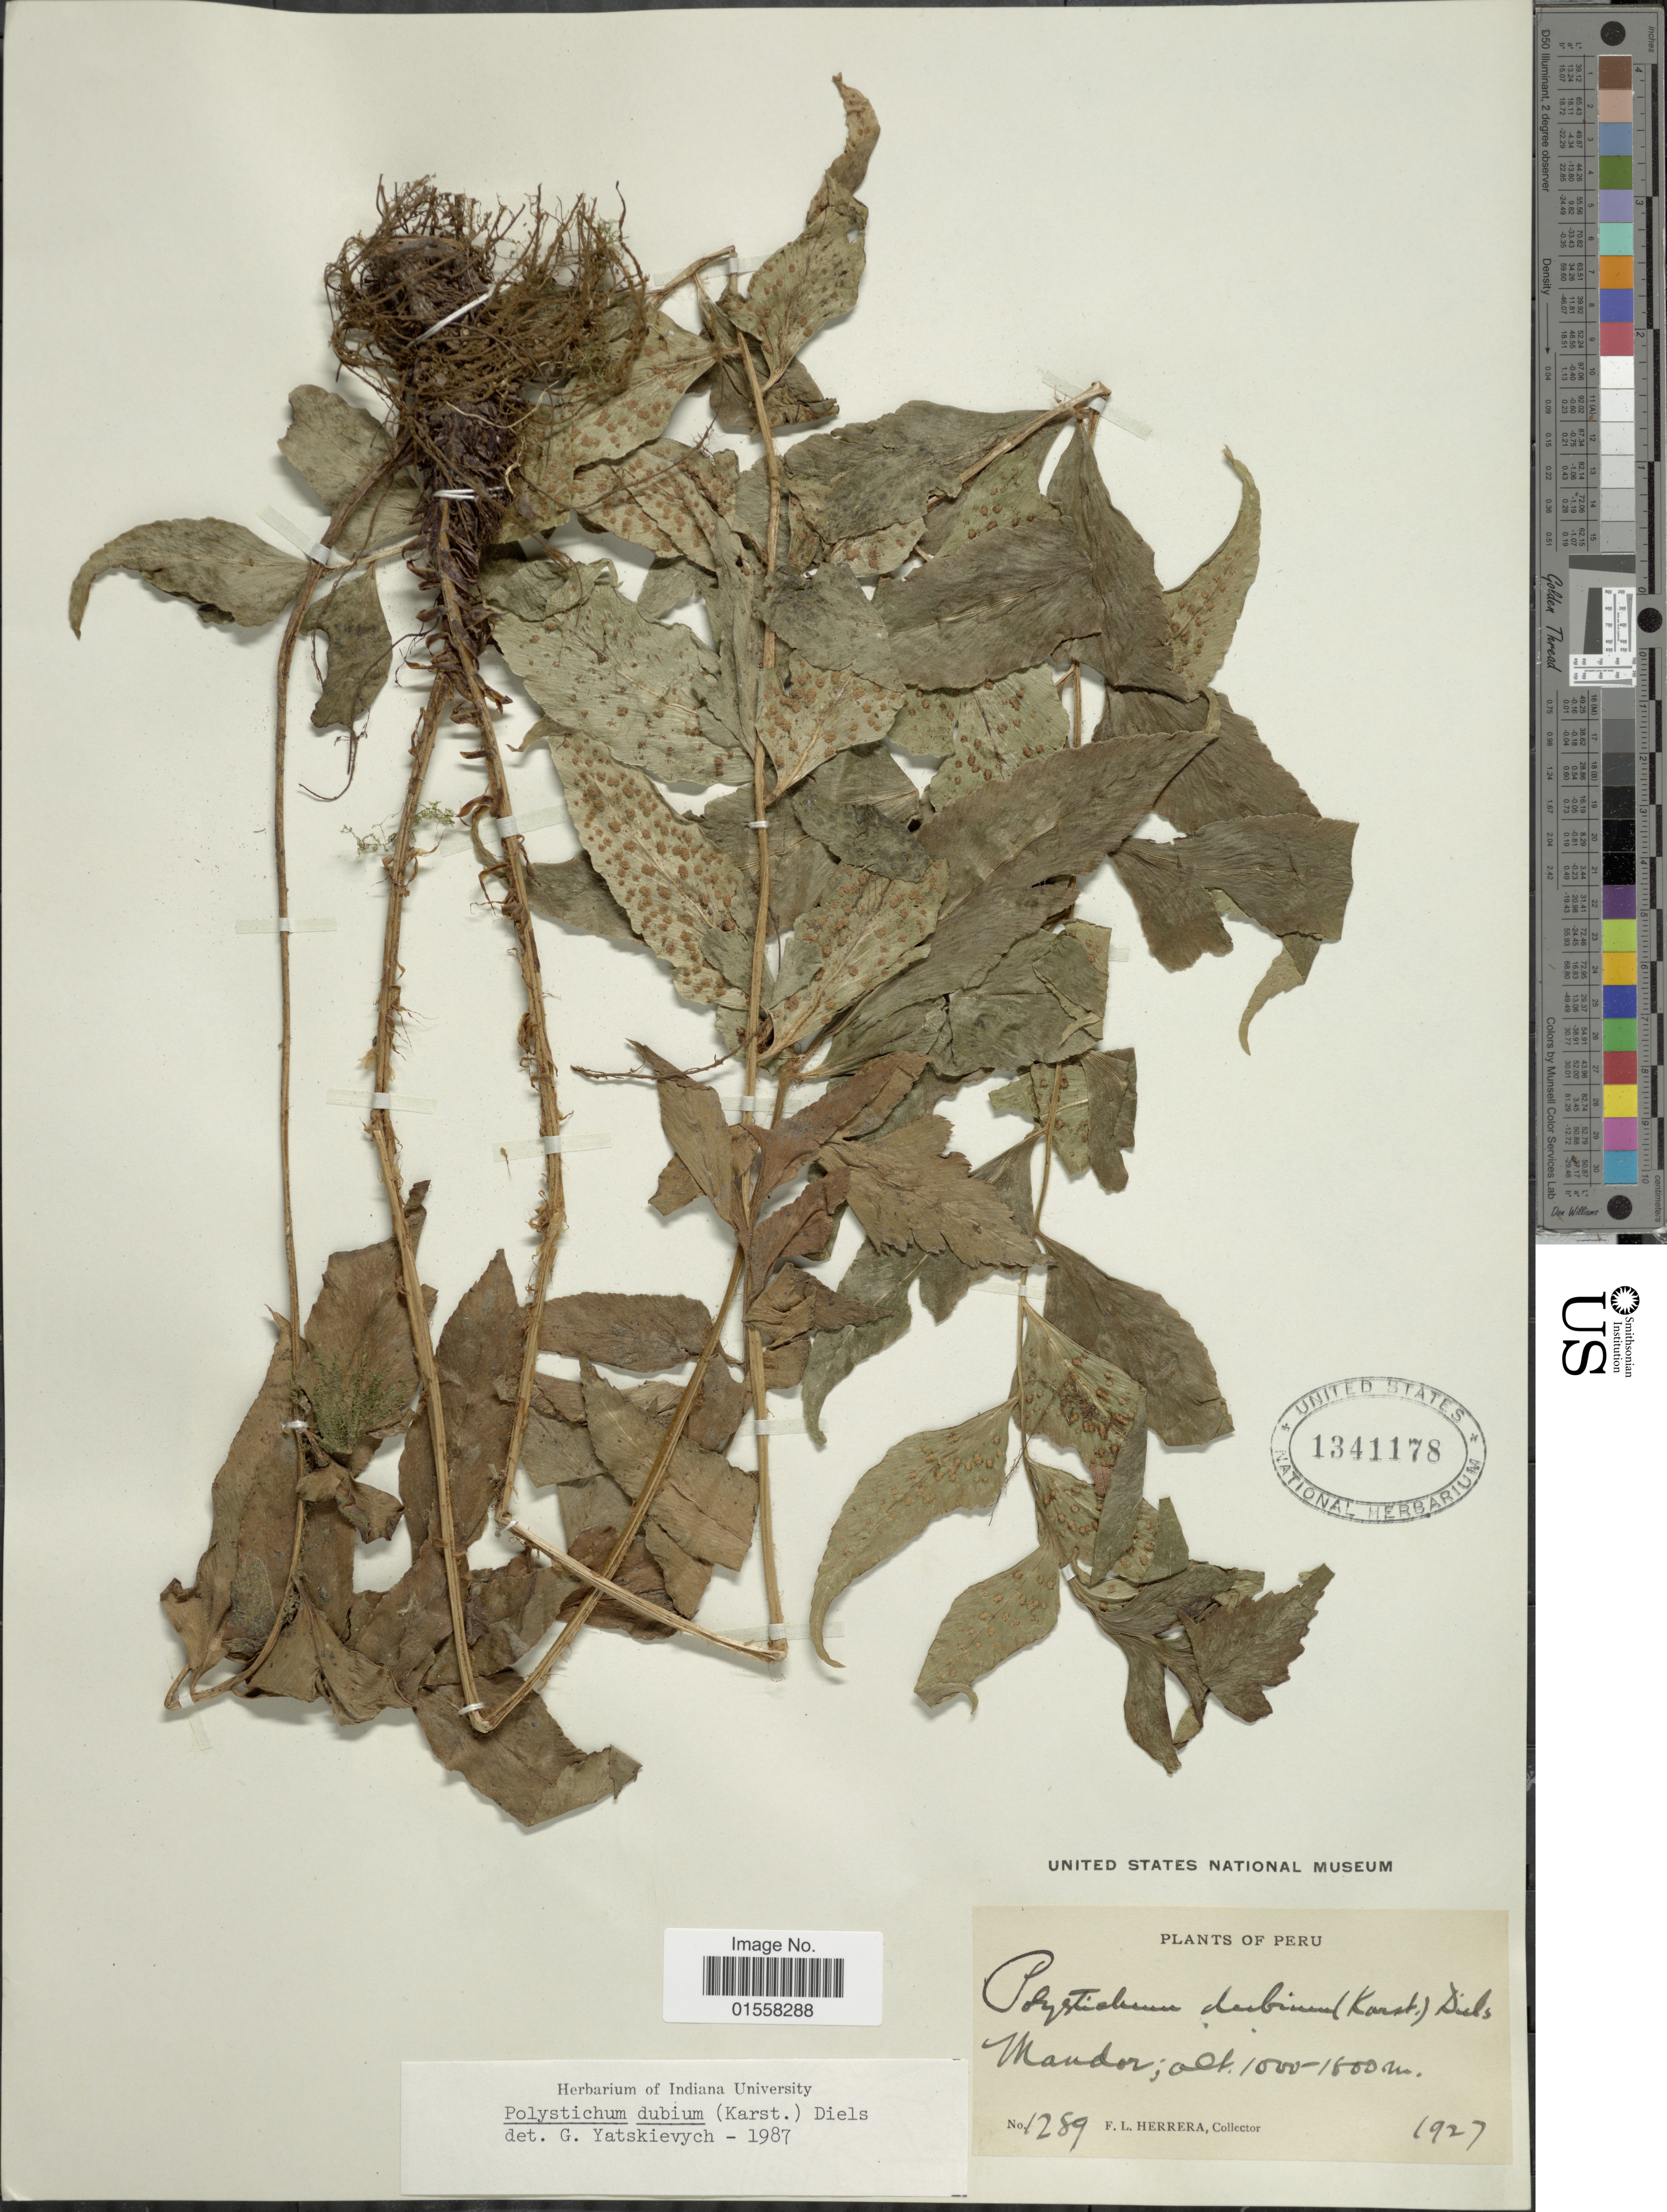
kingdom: Plantae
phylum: Tracheophyta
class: Polypodiopsida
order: Polypodiales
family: Dryopteridaceae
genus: Polystichum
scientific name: Polystichum dubium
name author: (H. Karst.) Diels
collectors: F. L. Herrera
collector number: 1289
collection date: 1927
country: Peru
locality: Peru, Mandor.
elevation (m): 1000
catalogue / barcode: US 1341178